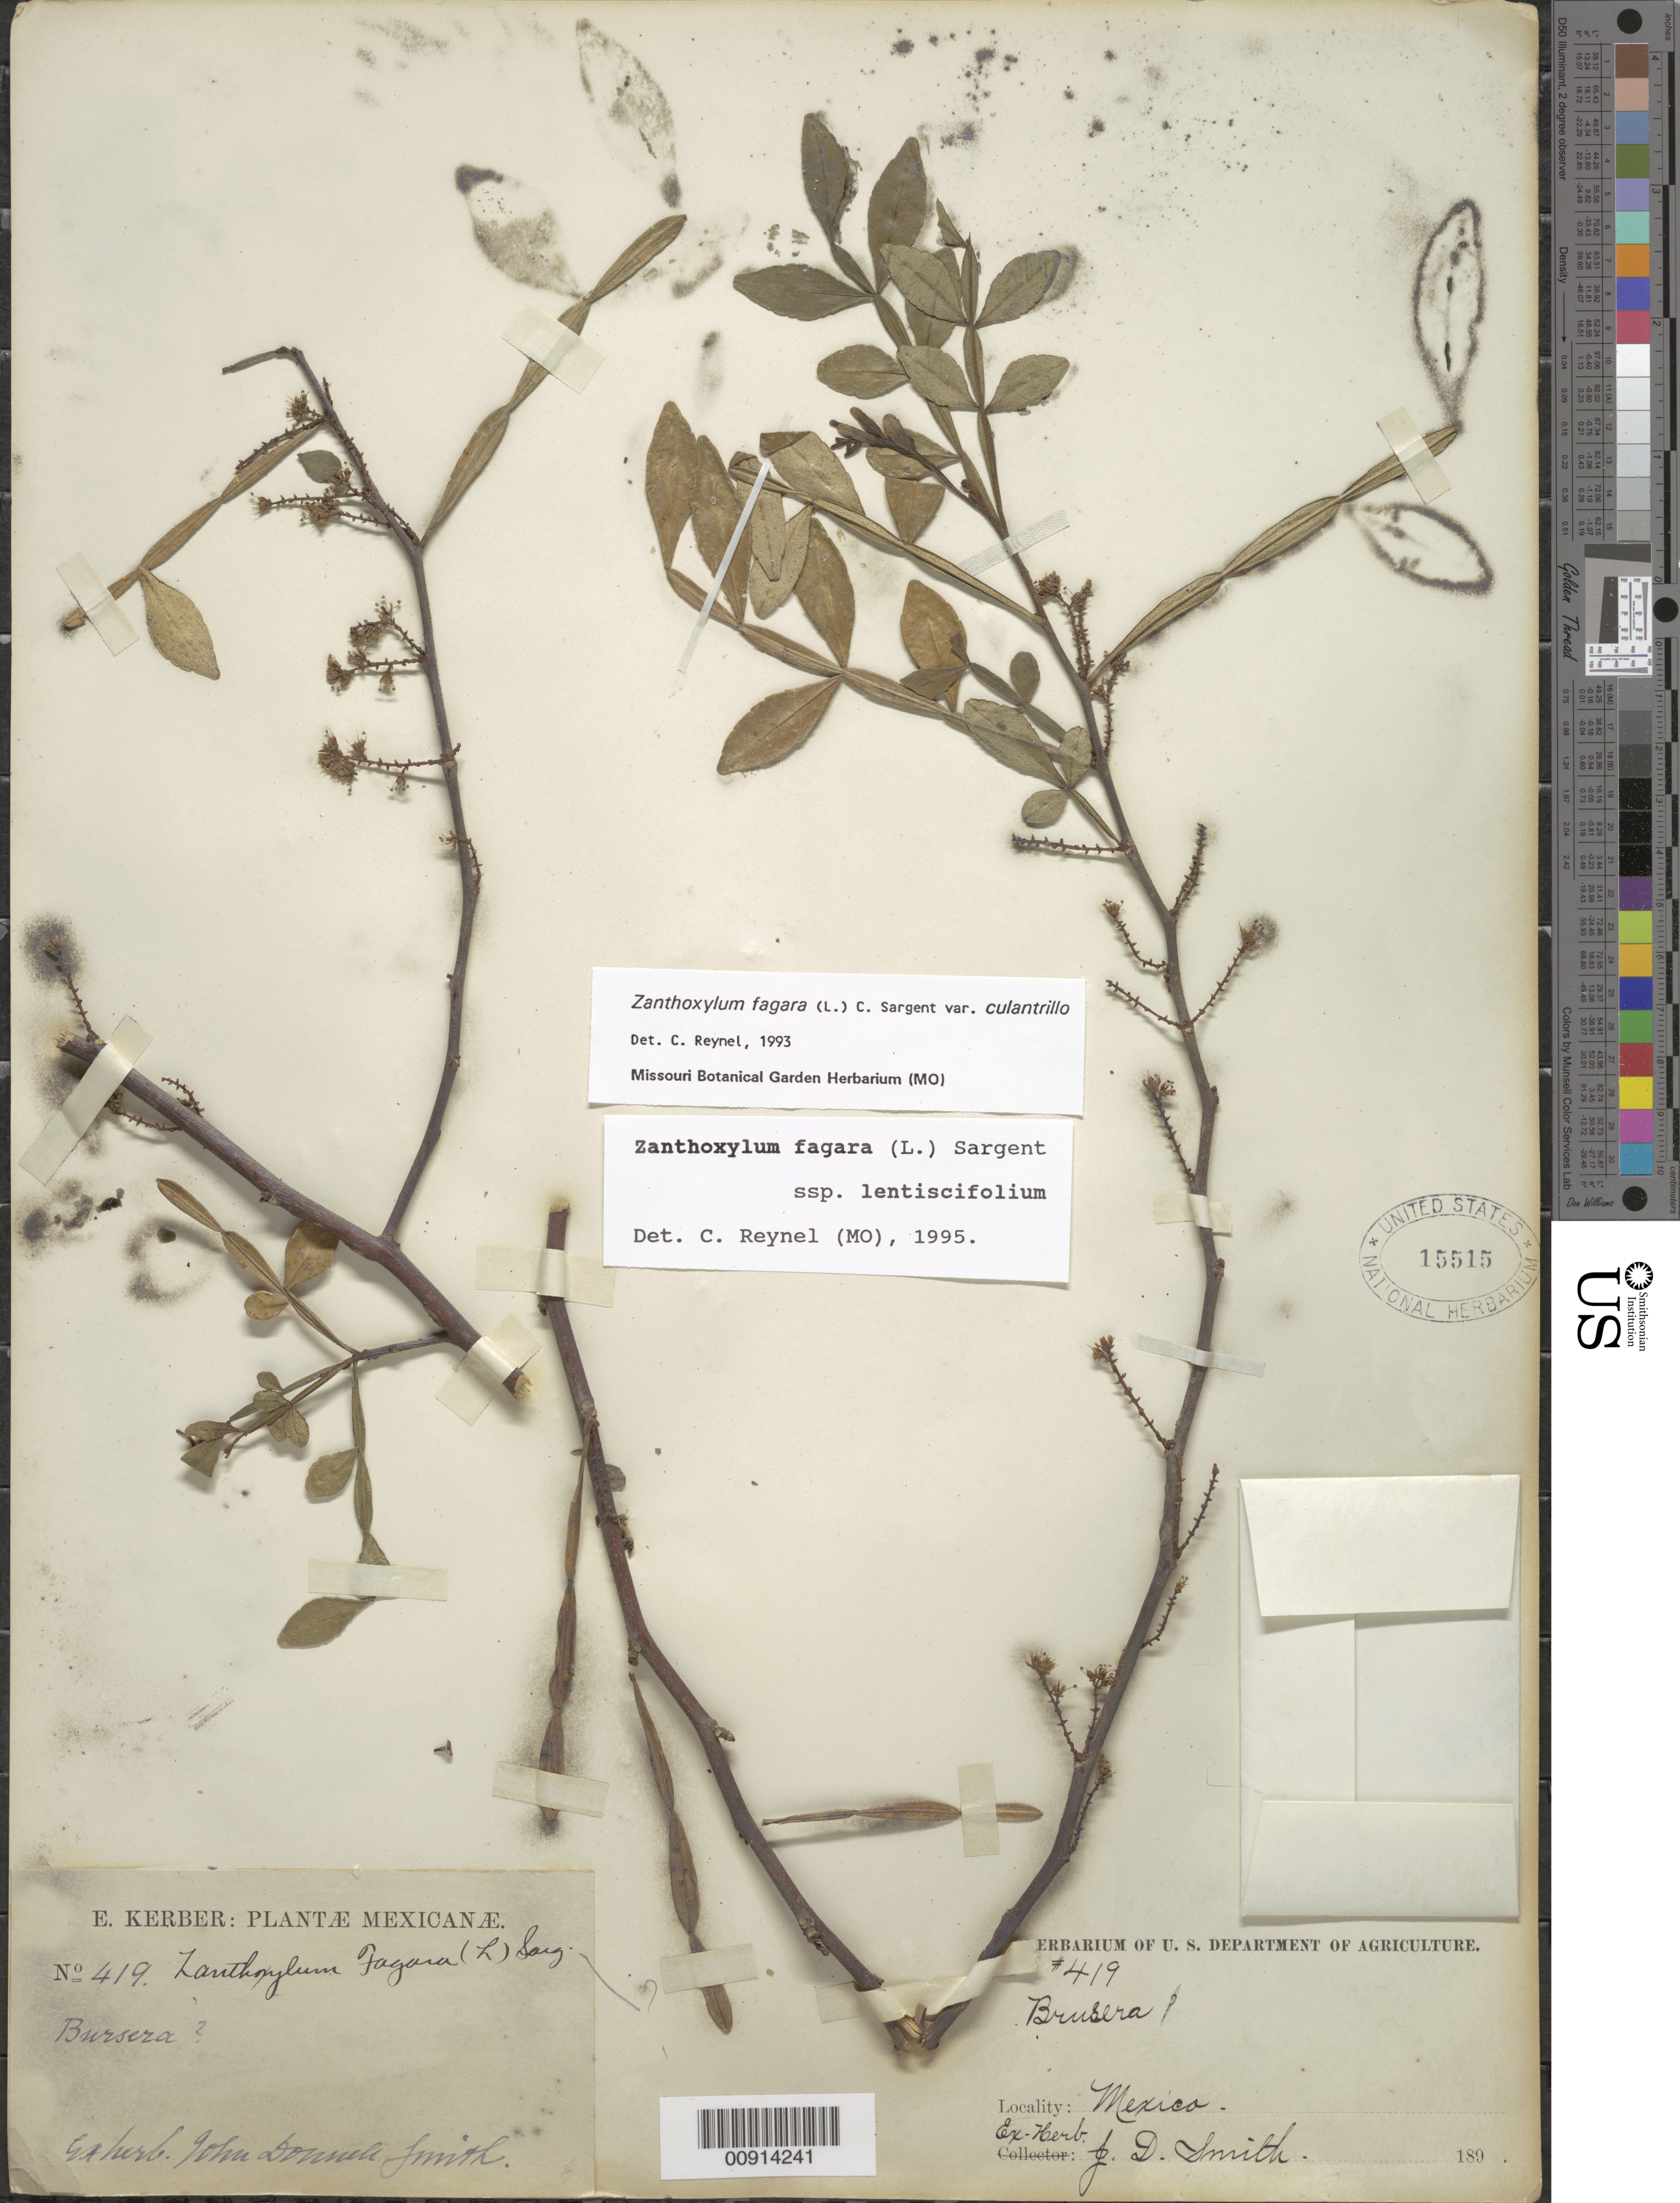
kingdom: Plantae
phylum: Tracheophyta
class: Magnoliopsida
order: Sapindales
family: Rutaceae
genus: Zanthoxylum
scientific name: Zanthoxylum fagara subsp. lentiscifolium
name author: (Humb. & Bonpl. ex Willd.) Reynel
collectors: E. Kerber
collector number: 419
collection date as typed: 189-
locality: Mexico.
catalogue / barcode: US 15515